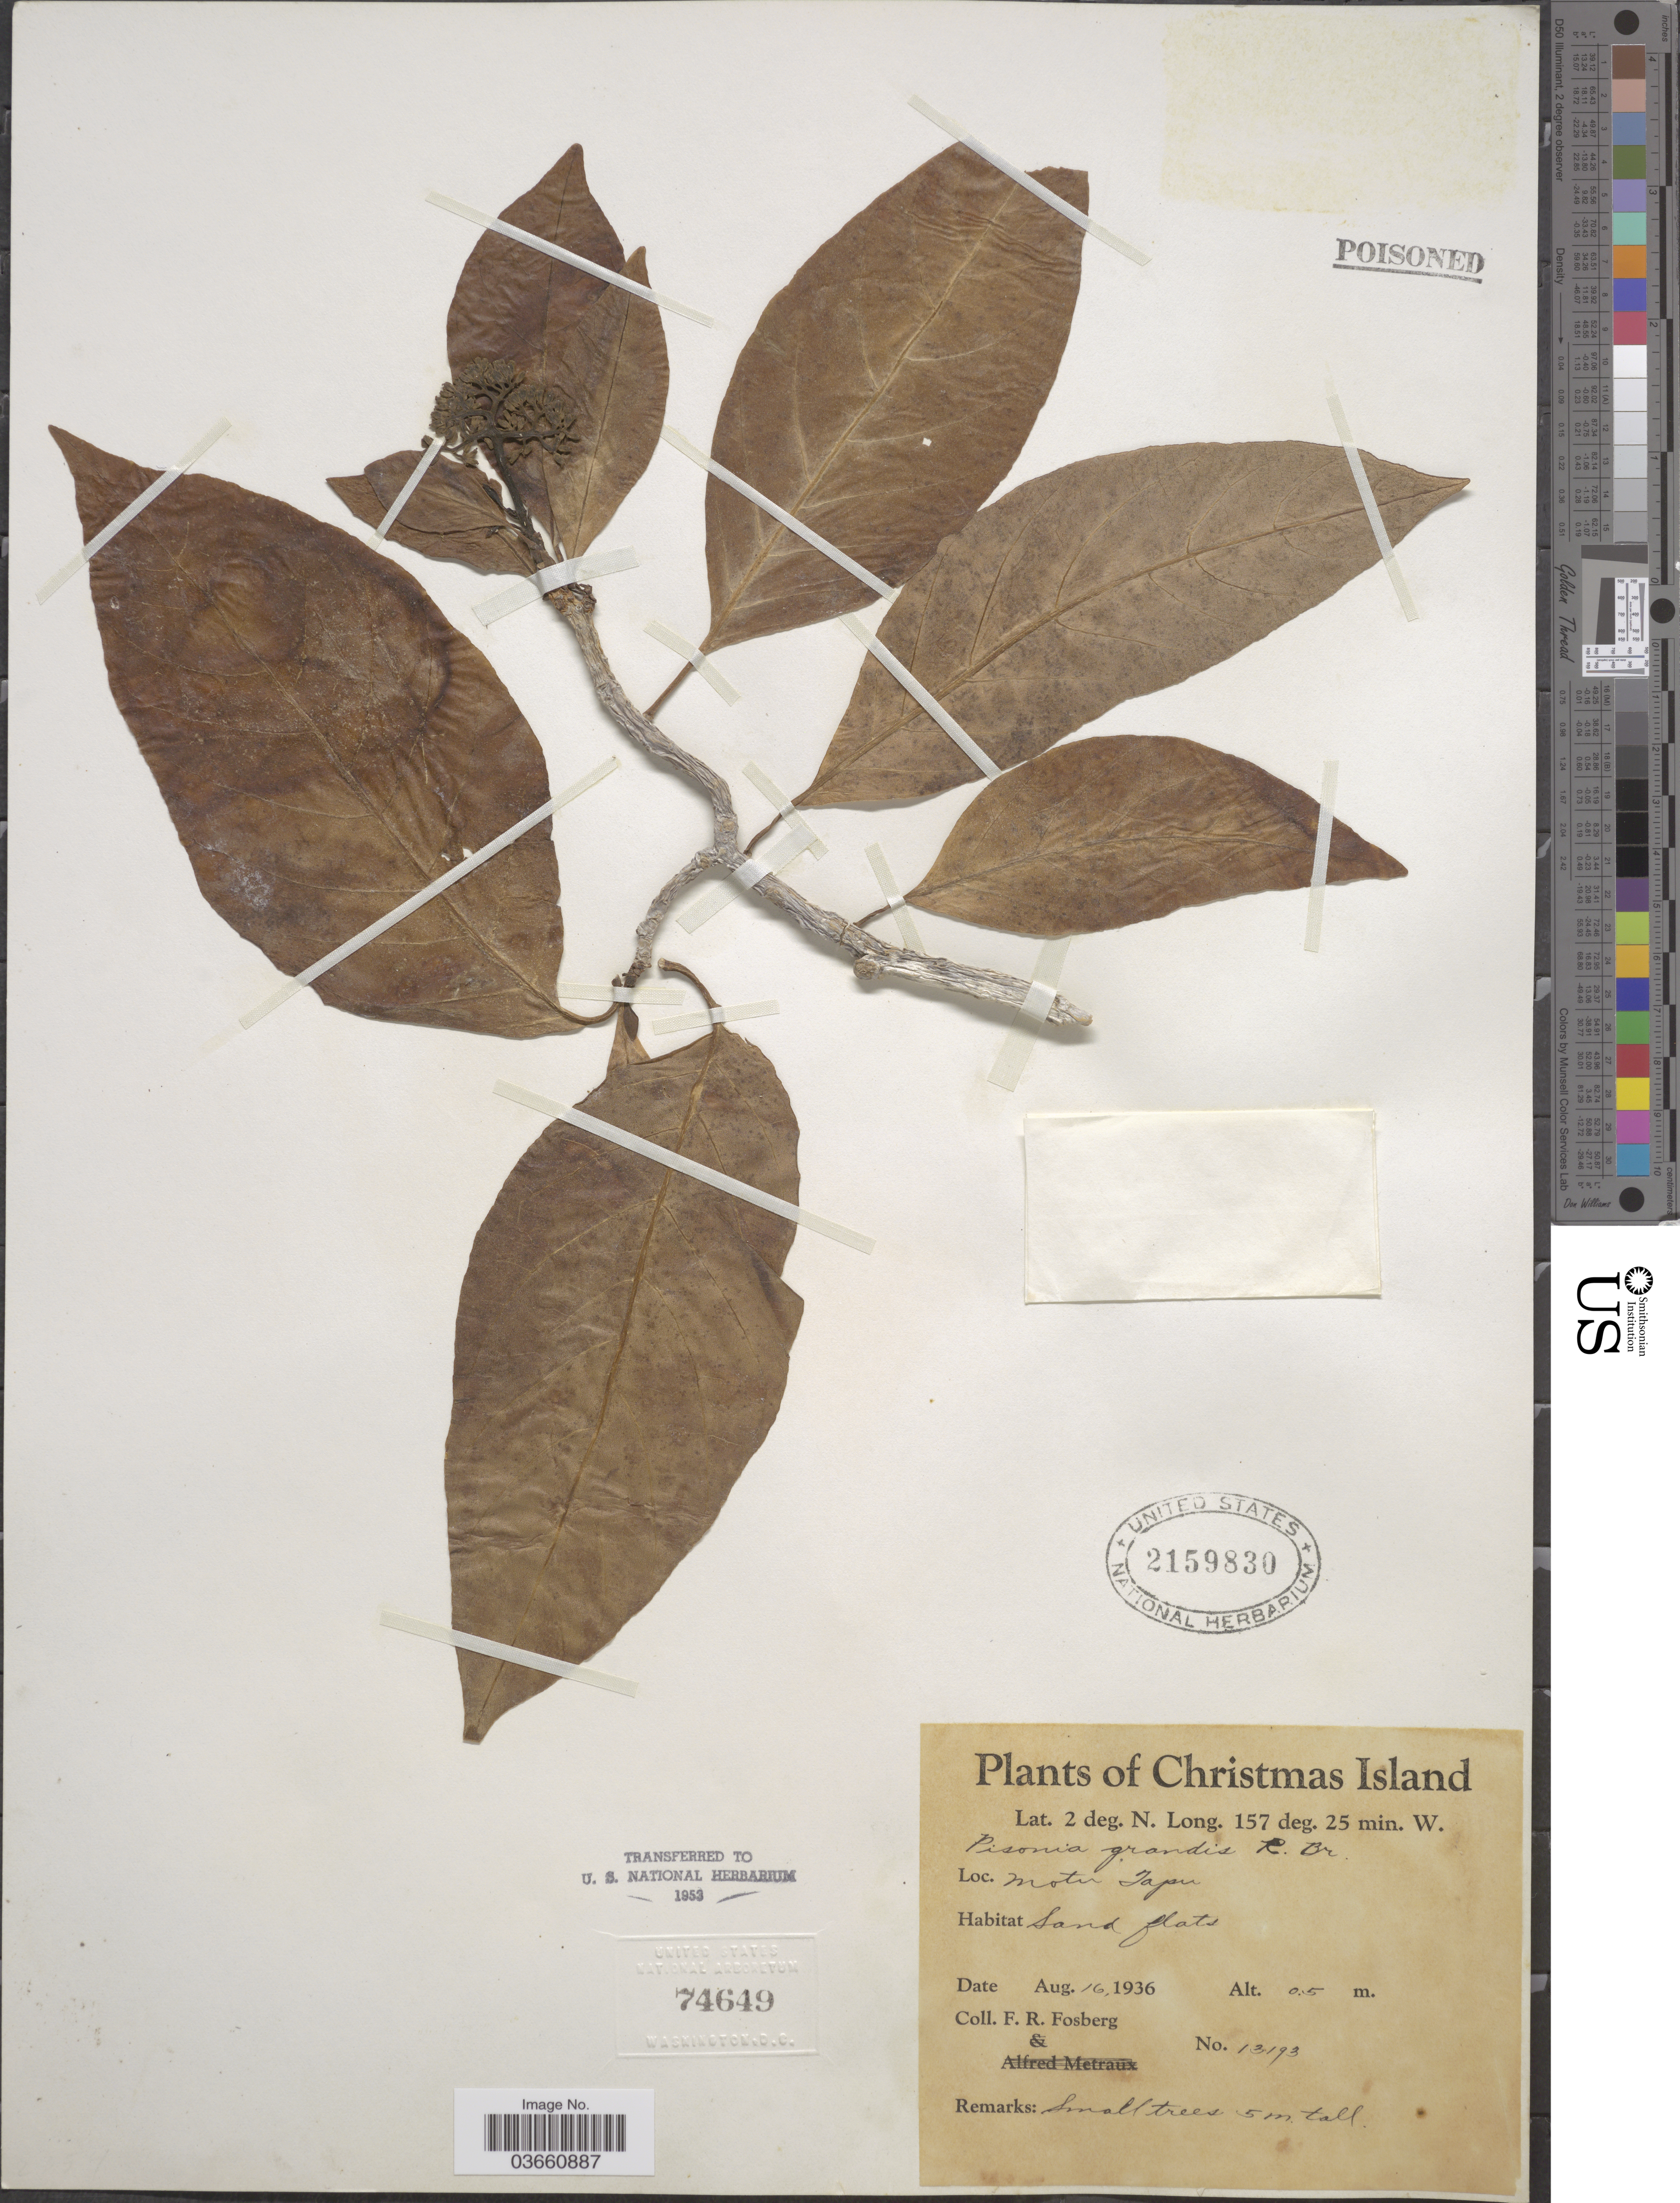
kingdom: Plantae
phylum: Tracheophyta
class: Magnoliopsida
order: Caryophyllales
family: Nyctaginaceae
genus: Pisonia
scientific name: Pisonia grandis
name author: R. Br.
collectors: F. R. Fosberg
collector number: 13193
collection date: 1936-08-16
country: French Polynesia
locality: Christmas Island. Motu Tapu.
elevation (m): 0.5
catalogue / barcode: US 2159830